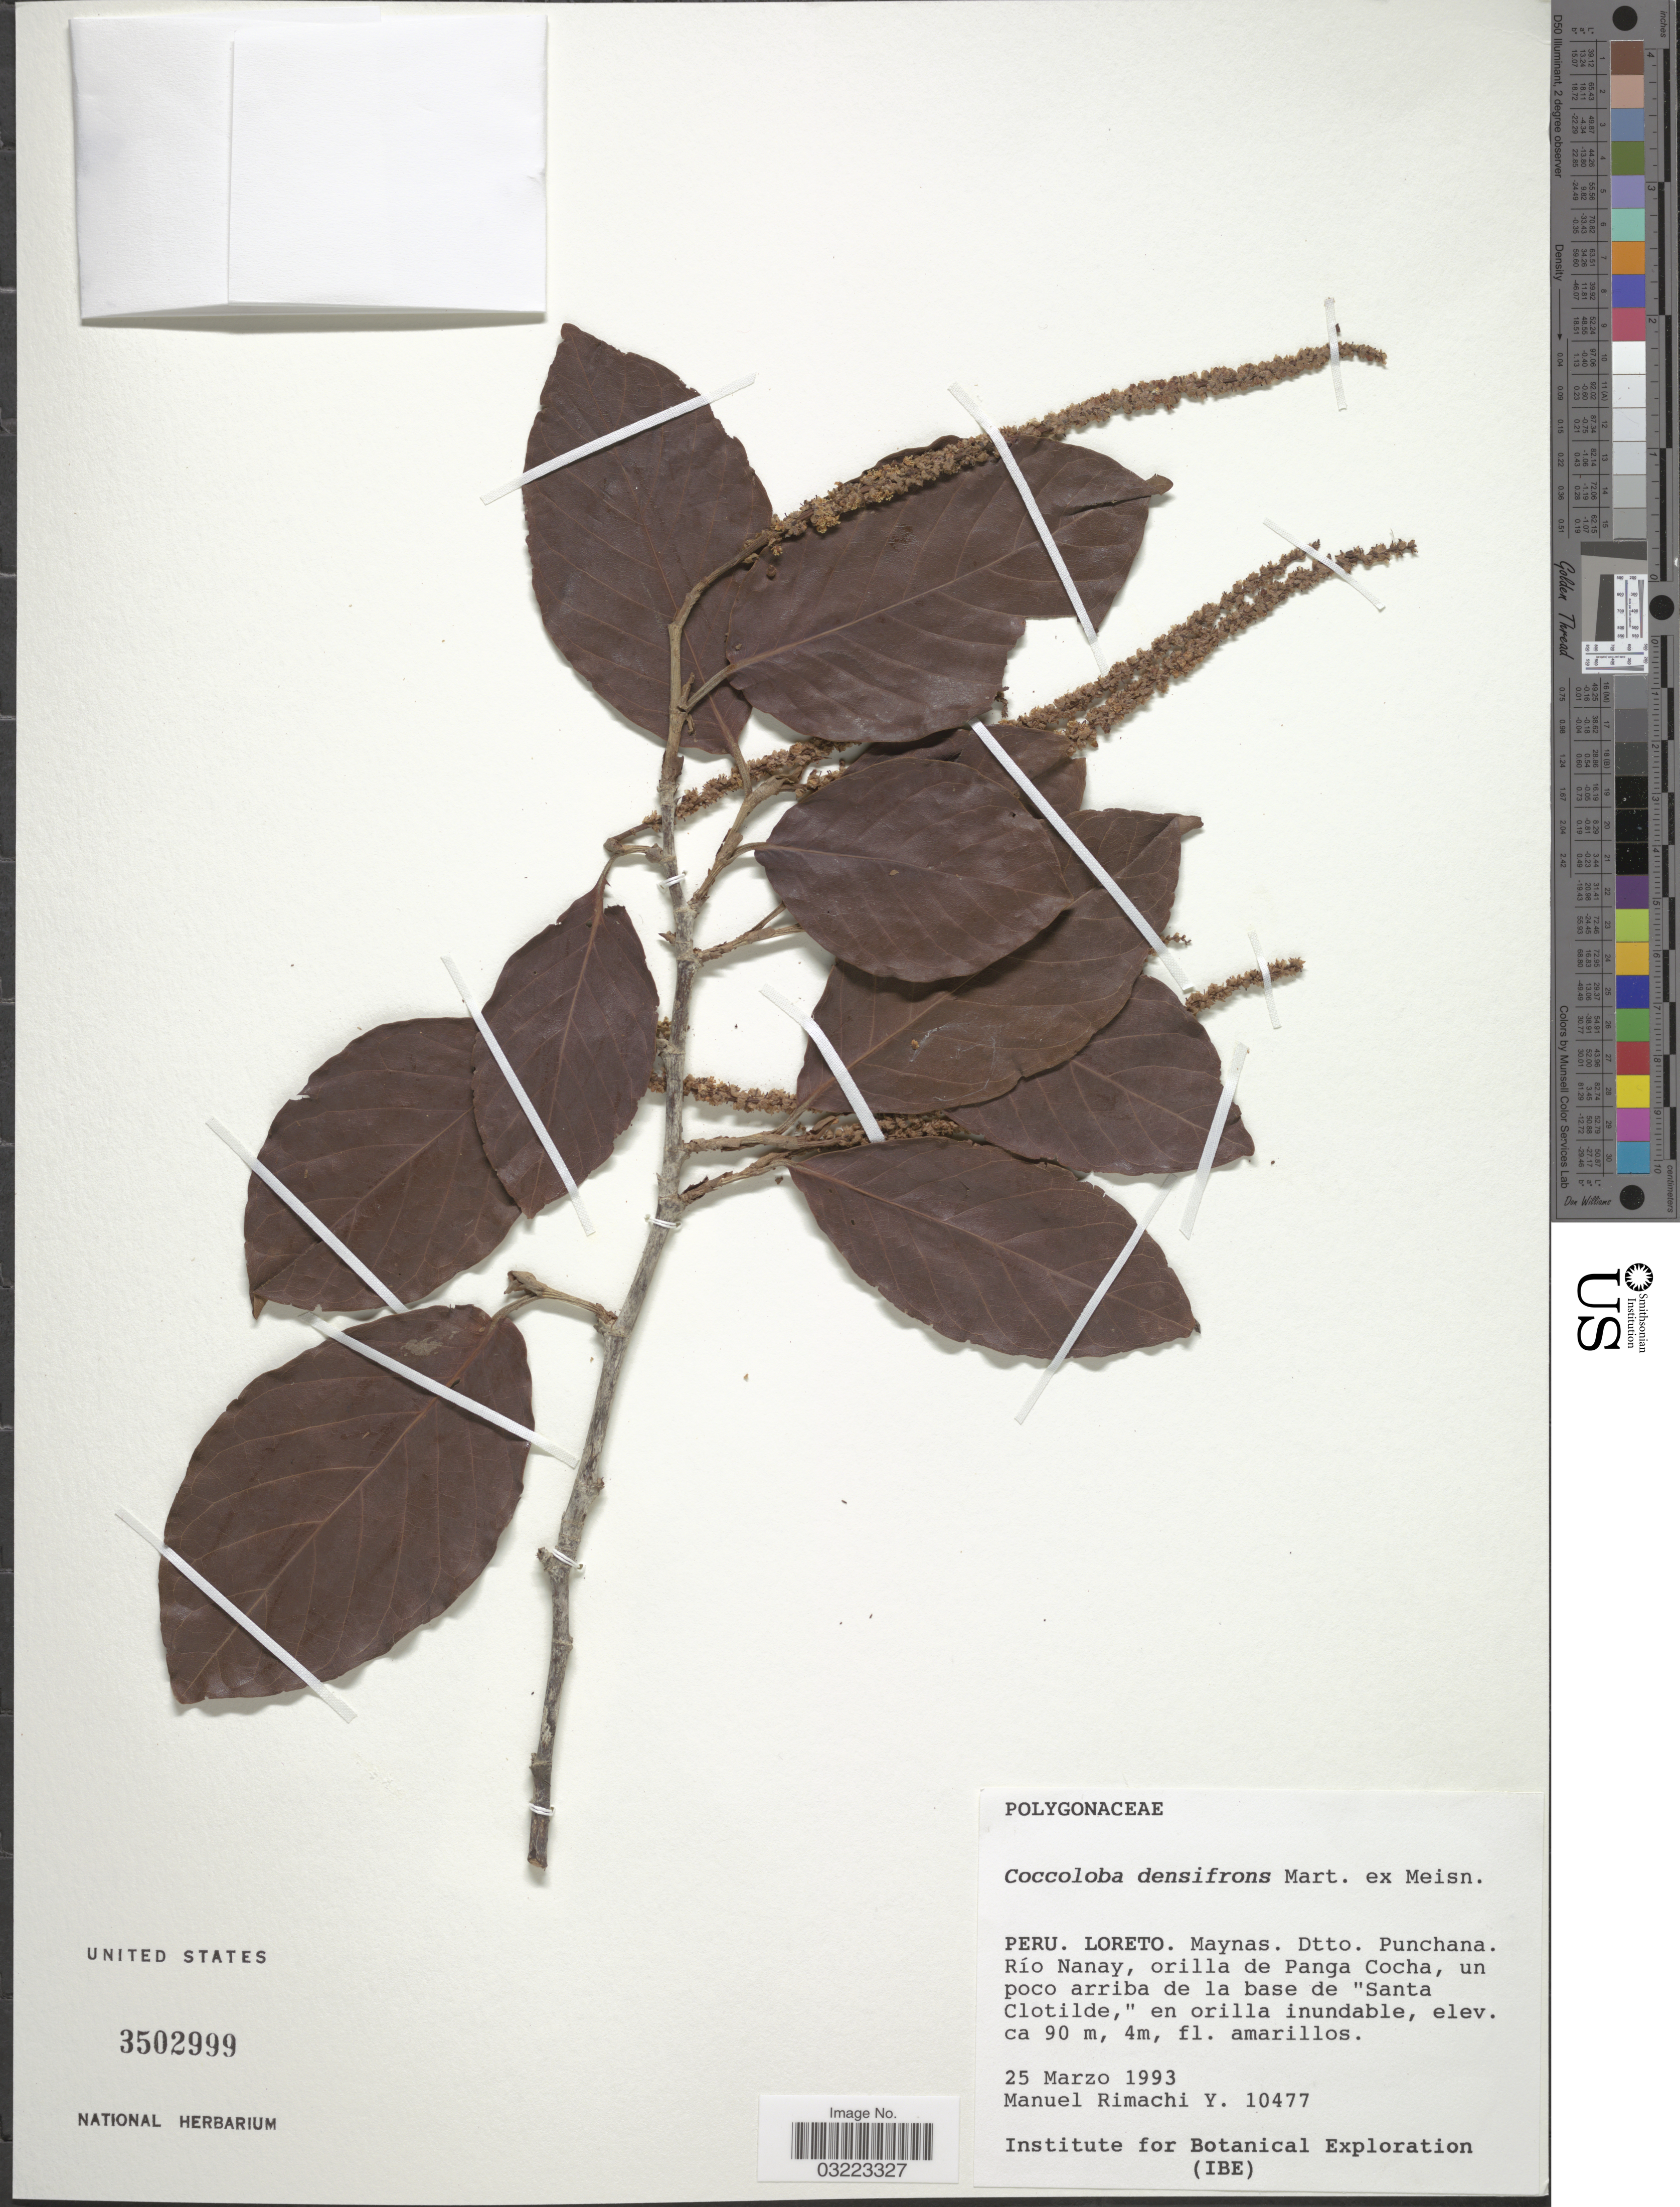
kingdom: Plantae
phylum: Tracheophyta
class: Magnoliopsida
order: Caryophyllales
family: Polygonaceae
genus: Coccoloba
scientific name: Coccoloba densifrons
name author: Mart. ex Meisn.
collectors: M. Rimachi Y.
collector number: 10477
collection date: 1993-03-25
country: Peru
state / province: Loreto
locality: Maynas. Dtto. Punchana. Río Nanay, en orilla de Panga Cocha, un poco arriba de la base de "Santa Clotilde".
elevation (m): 90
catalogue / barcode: US 3502999